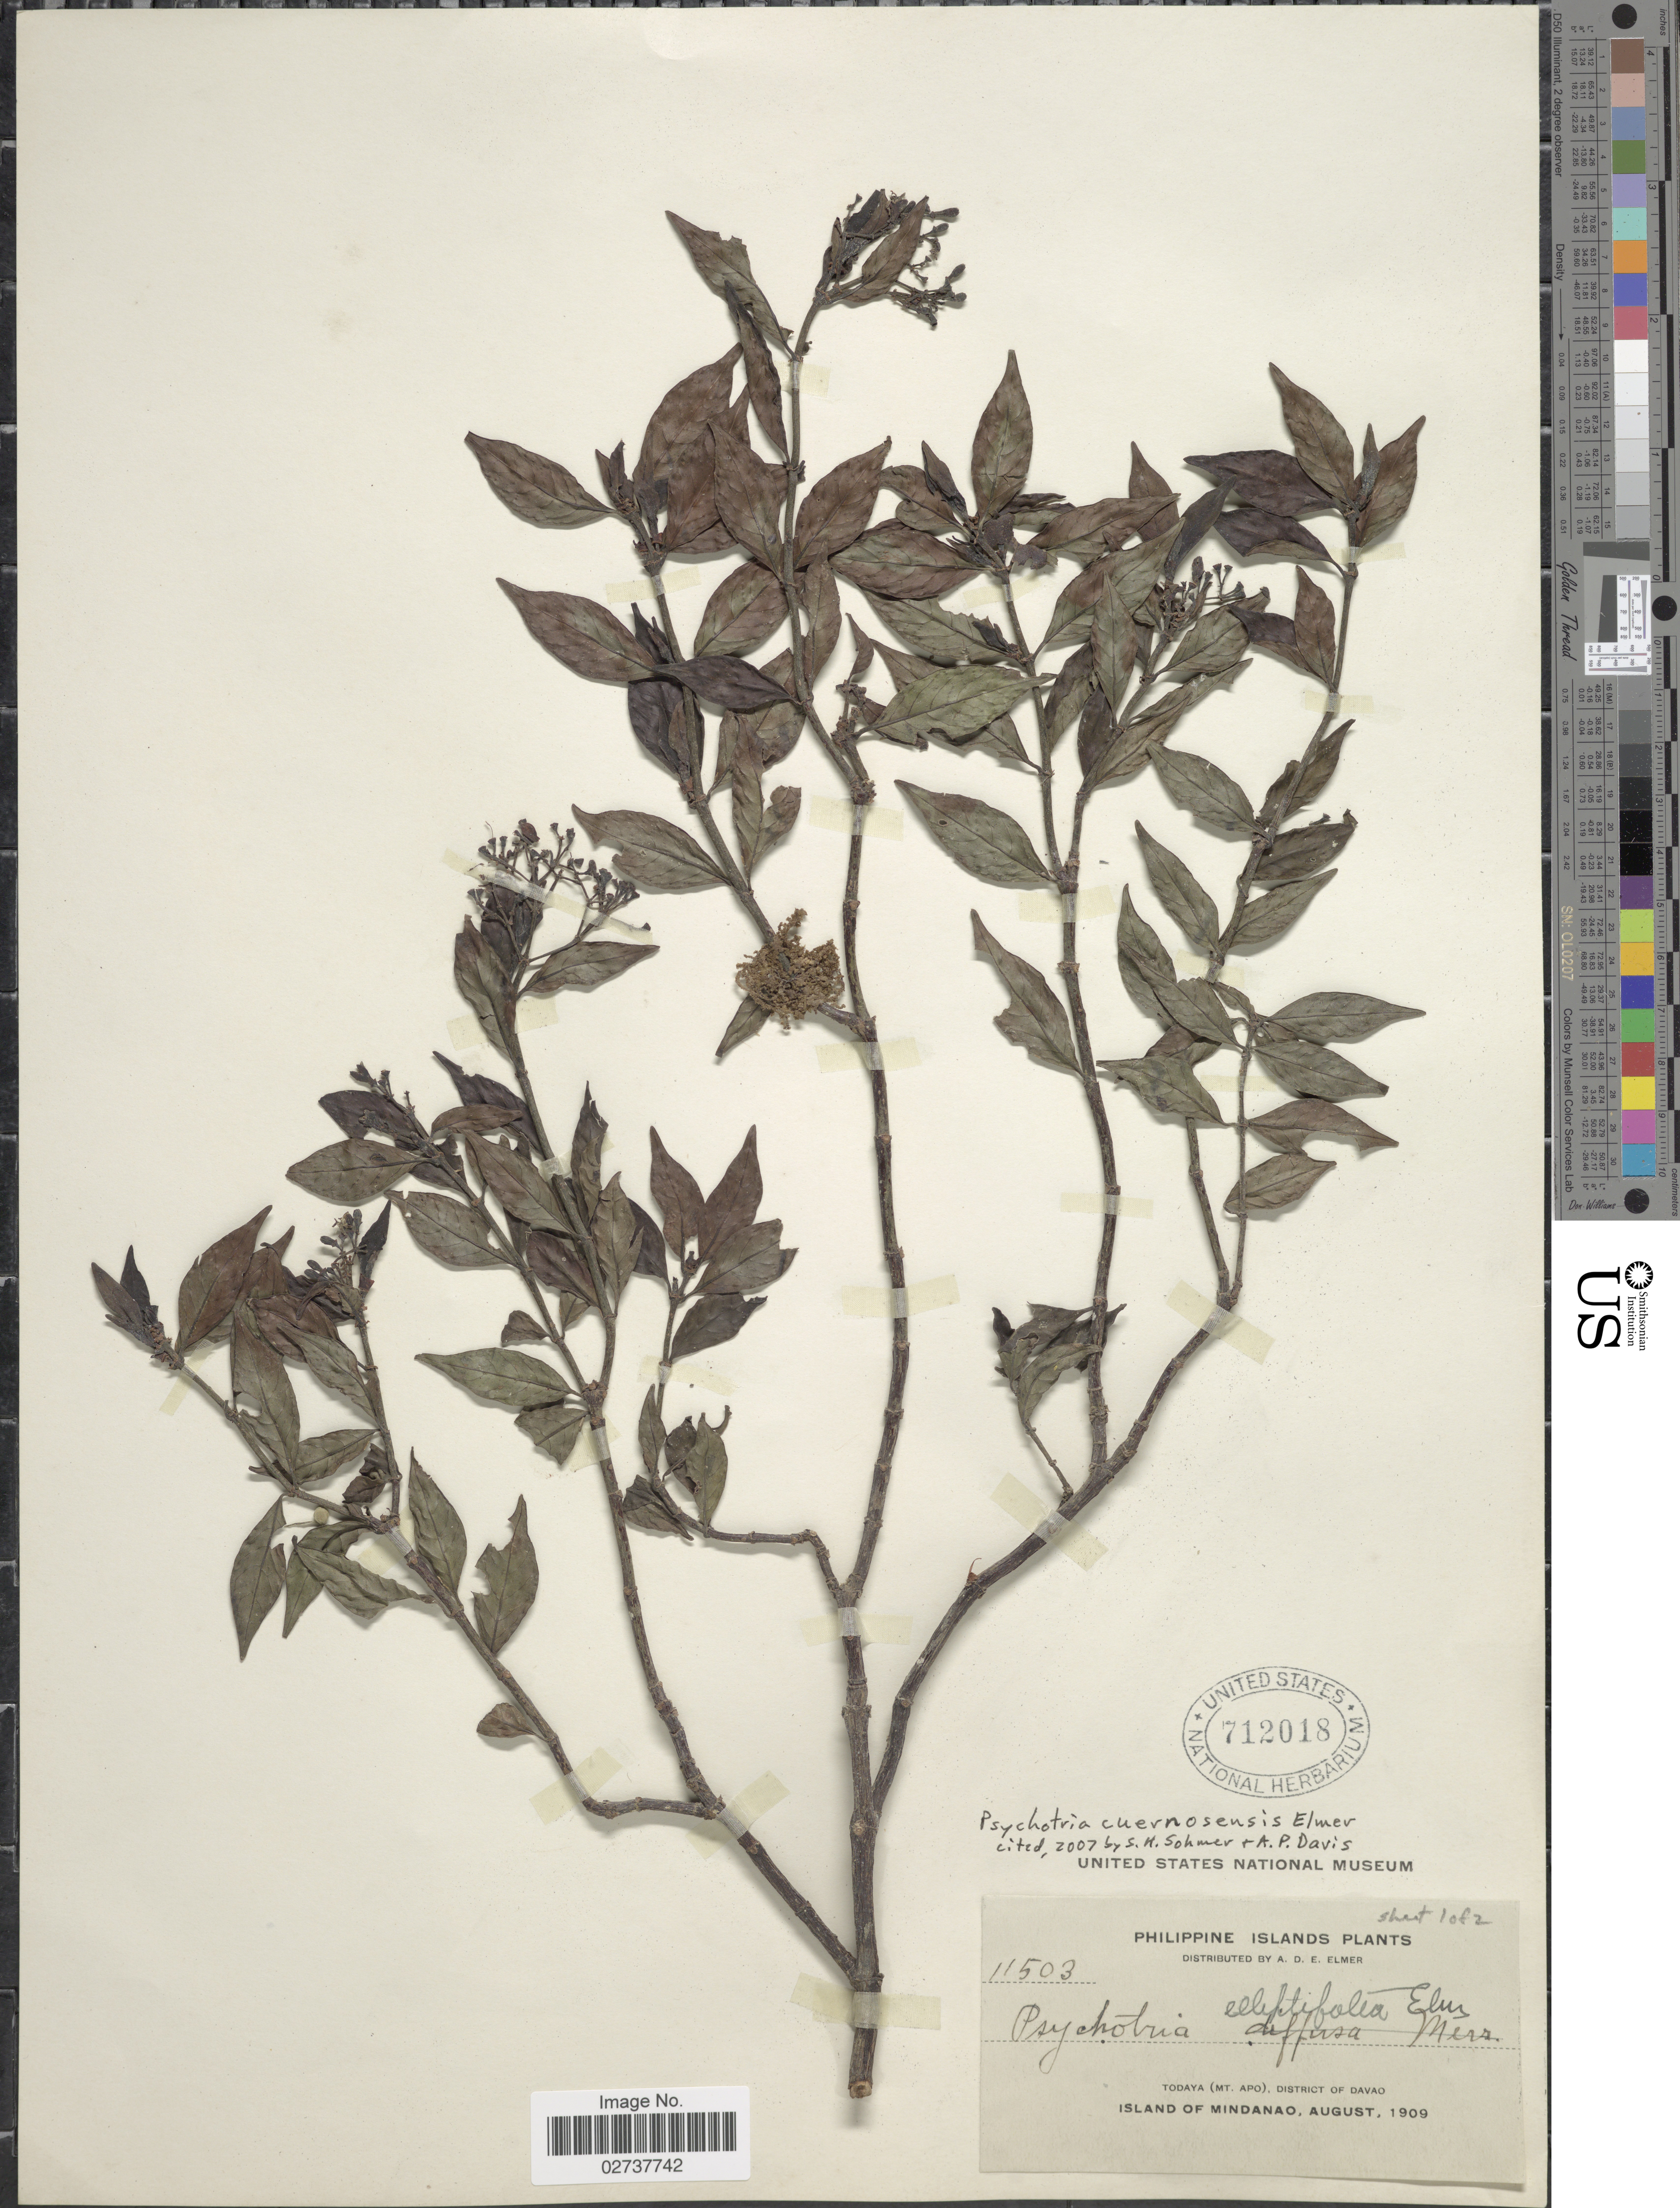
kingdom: Plantae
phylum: Tracheophyta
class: Magnoliopsida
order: Gentianales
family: Rubiaceae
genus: Psychotria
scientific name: Psychotria cuernosensis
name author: Elmer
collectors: A. D. E. Elmer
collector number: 11503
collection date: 1909-08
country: Philippines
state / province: Davao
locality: Todaya (Mt. Apo). Island of Mindanao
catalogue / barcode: US 712018